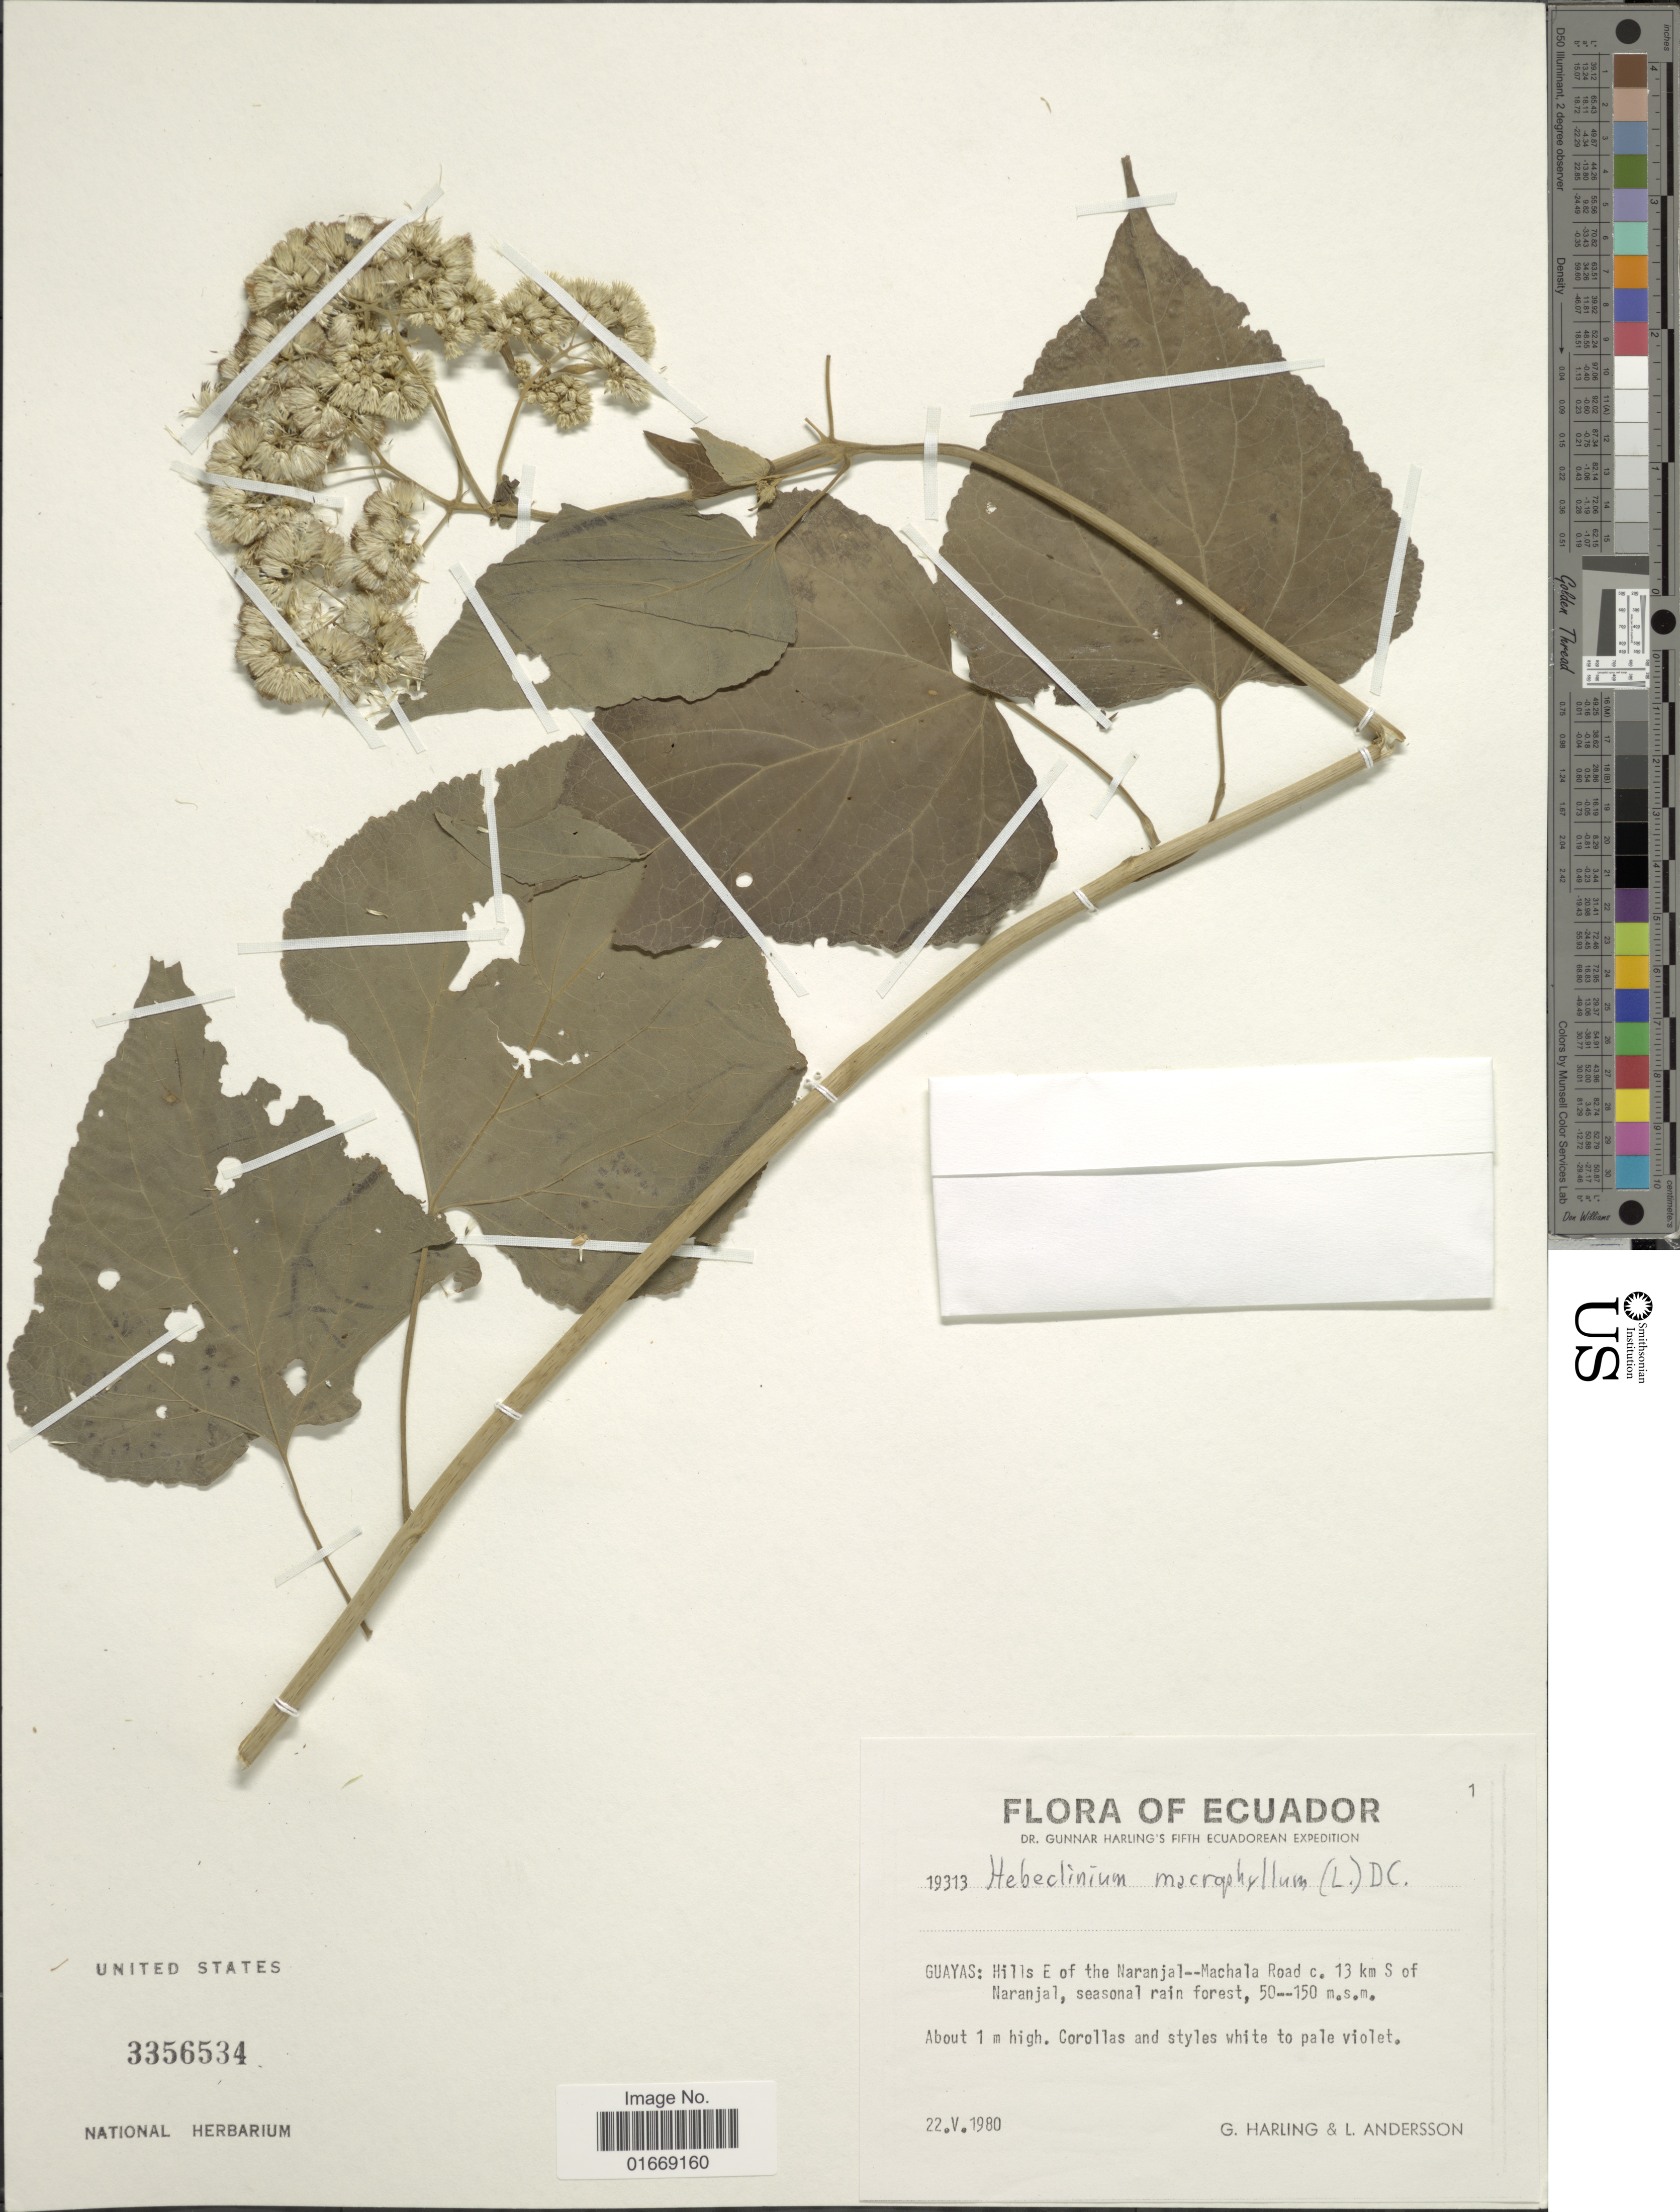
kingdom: Plantae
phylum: Tracheophyta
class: Magnoliopsida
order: Asterales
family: Asteraceae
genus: Hebeclinium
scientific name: Hebeclinium macrophyllum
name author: (L.) DC.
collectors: G. Harling & L. Andersson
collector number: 19313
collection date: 1980-05-22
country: Ecuador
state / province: Guayas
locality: Hills E of the Naranjal-Machala Road c 13 km S of Naranjal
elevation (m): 50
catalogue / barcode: US 3356534